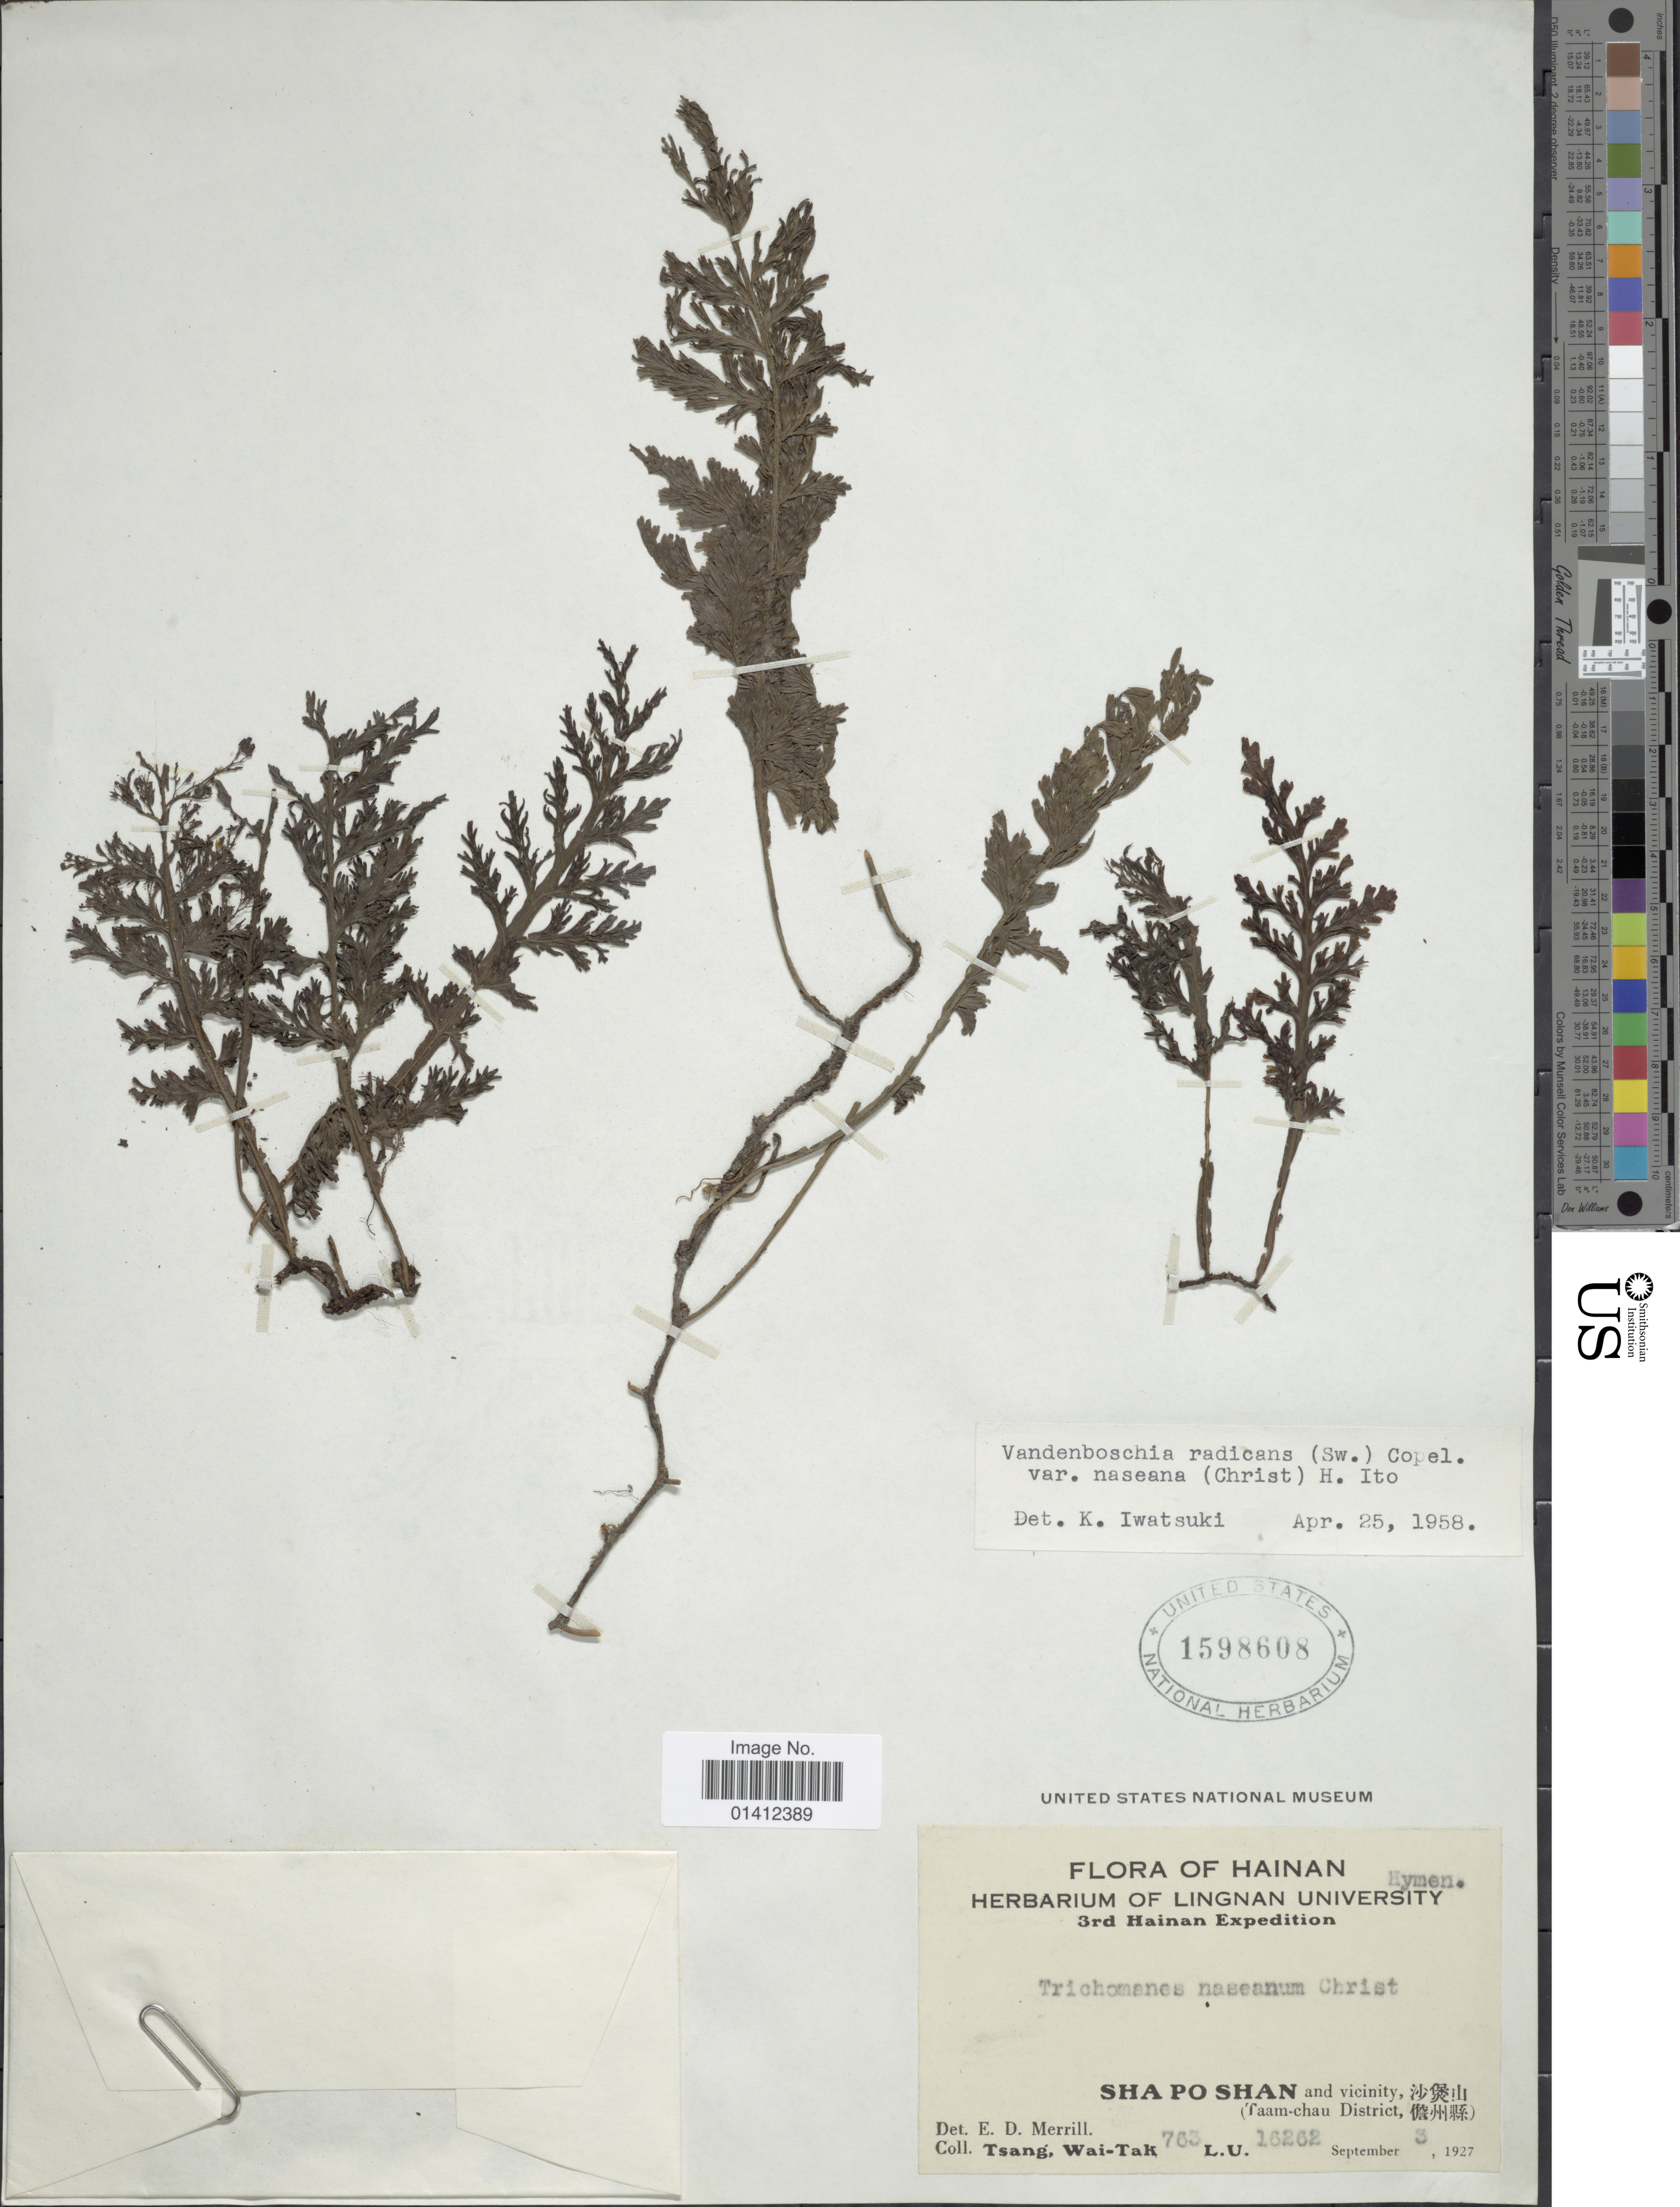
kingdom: Plantae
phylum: Tracheophyta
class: Polypodiopsida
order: Hymenophyllales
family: Hymenophyllaceae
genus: Vandenboschia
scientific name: Vandenboschia radicans var. naseana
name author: (Christ) H. Itô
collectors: W. T. Tsang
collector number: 763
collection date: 1927-09-03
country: China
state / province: Hainan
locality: Sha Po Shan and vicinity, X, (Tamm-chau District, X)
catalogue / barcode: US 1598608